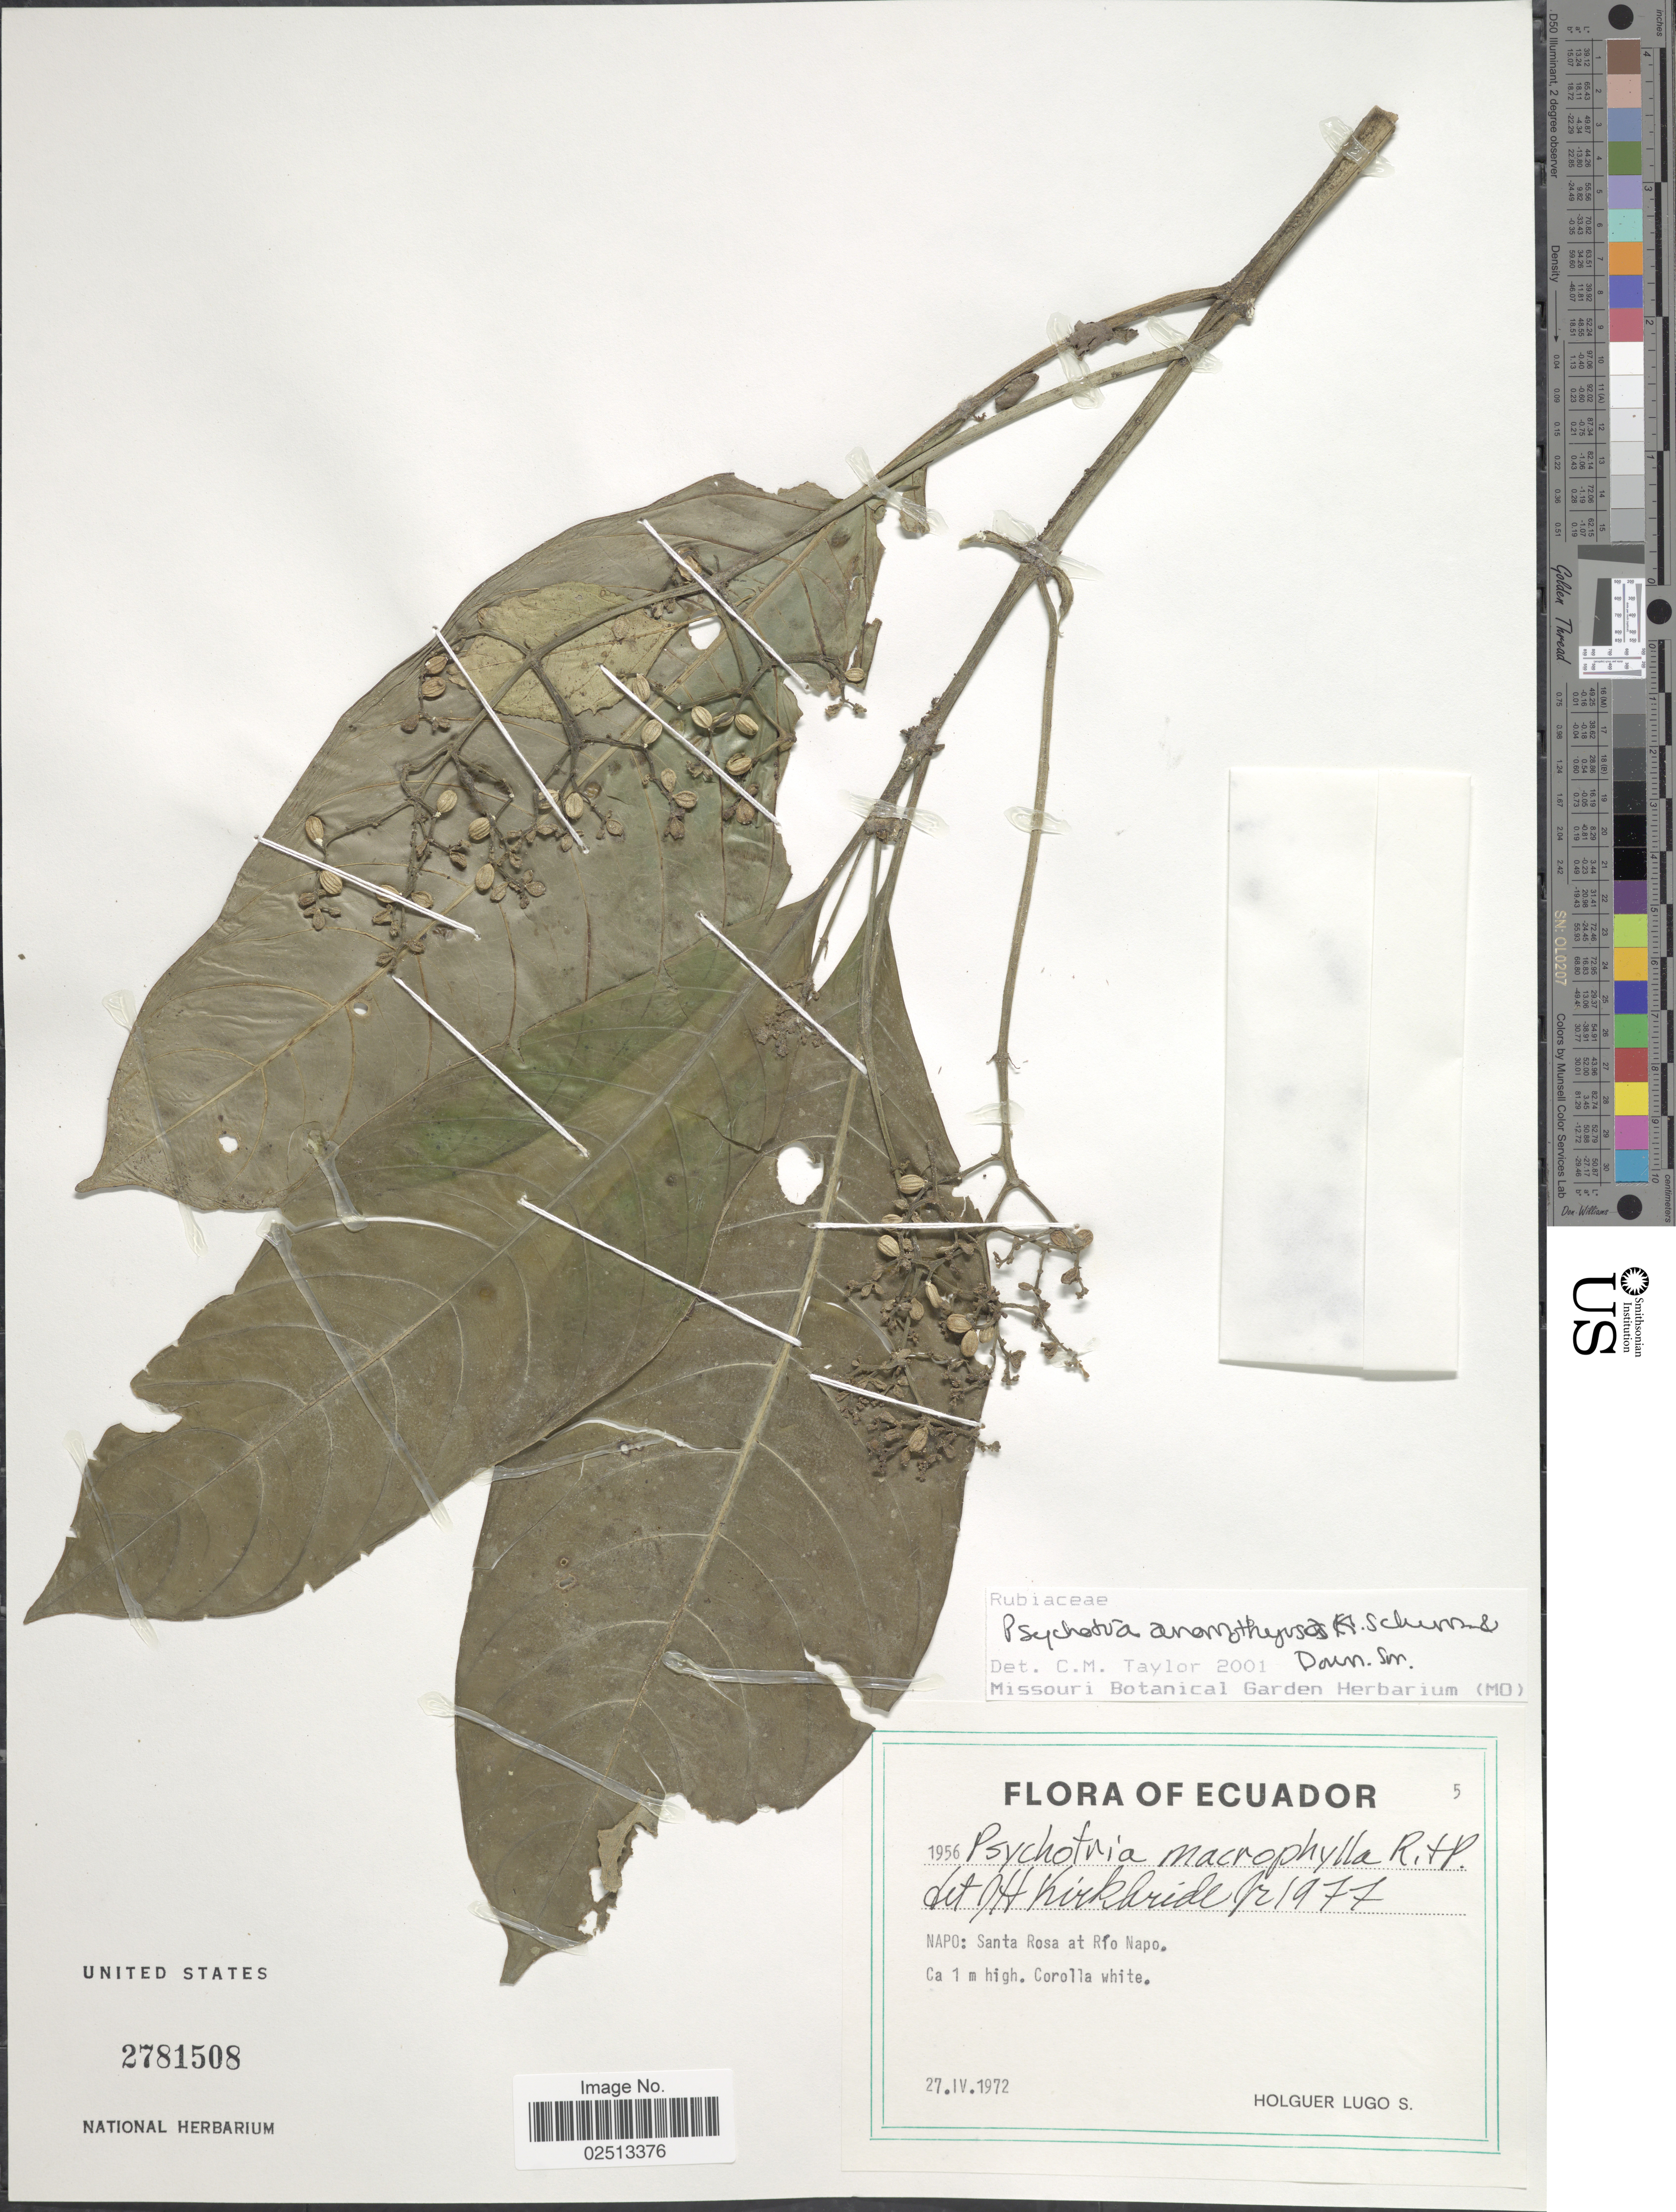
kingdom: Plantae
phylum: Tracheophyta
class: Magnoliopsida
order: Gentianales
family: Rubiaceae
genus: Psychotria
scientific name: Psychotria anomothyrsa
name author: K. Schum. & Donn. Sm. in Donn. Sm.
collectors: H. Lugo S.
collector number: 1956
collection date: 1972-04-27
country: Ecuador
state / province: Napo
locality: Santa Rosa at Río Napo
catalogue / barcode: US 2781508